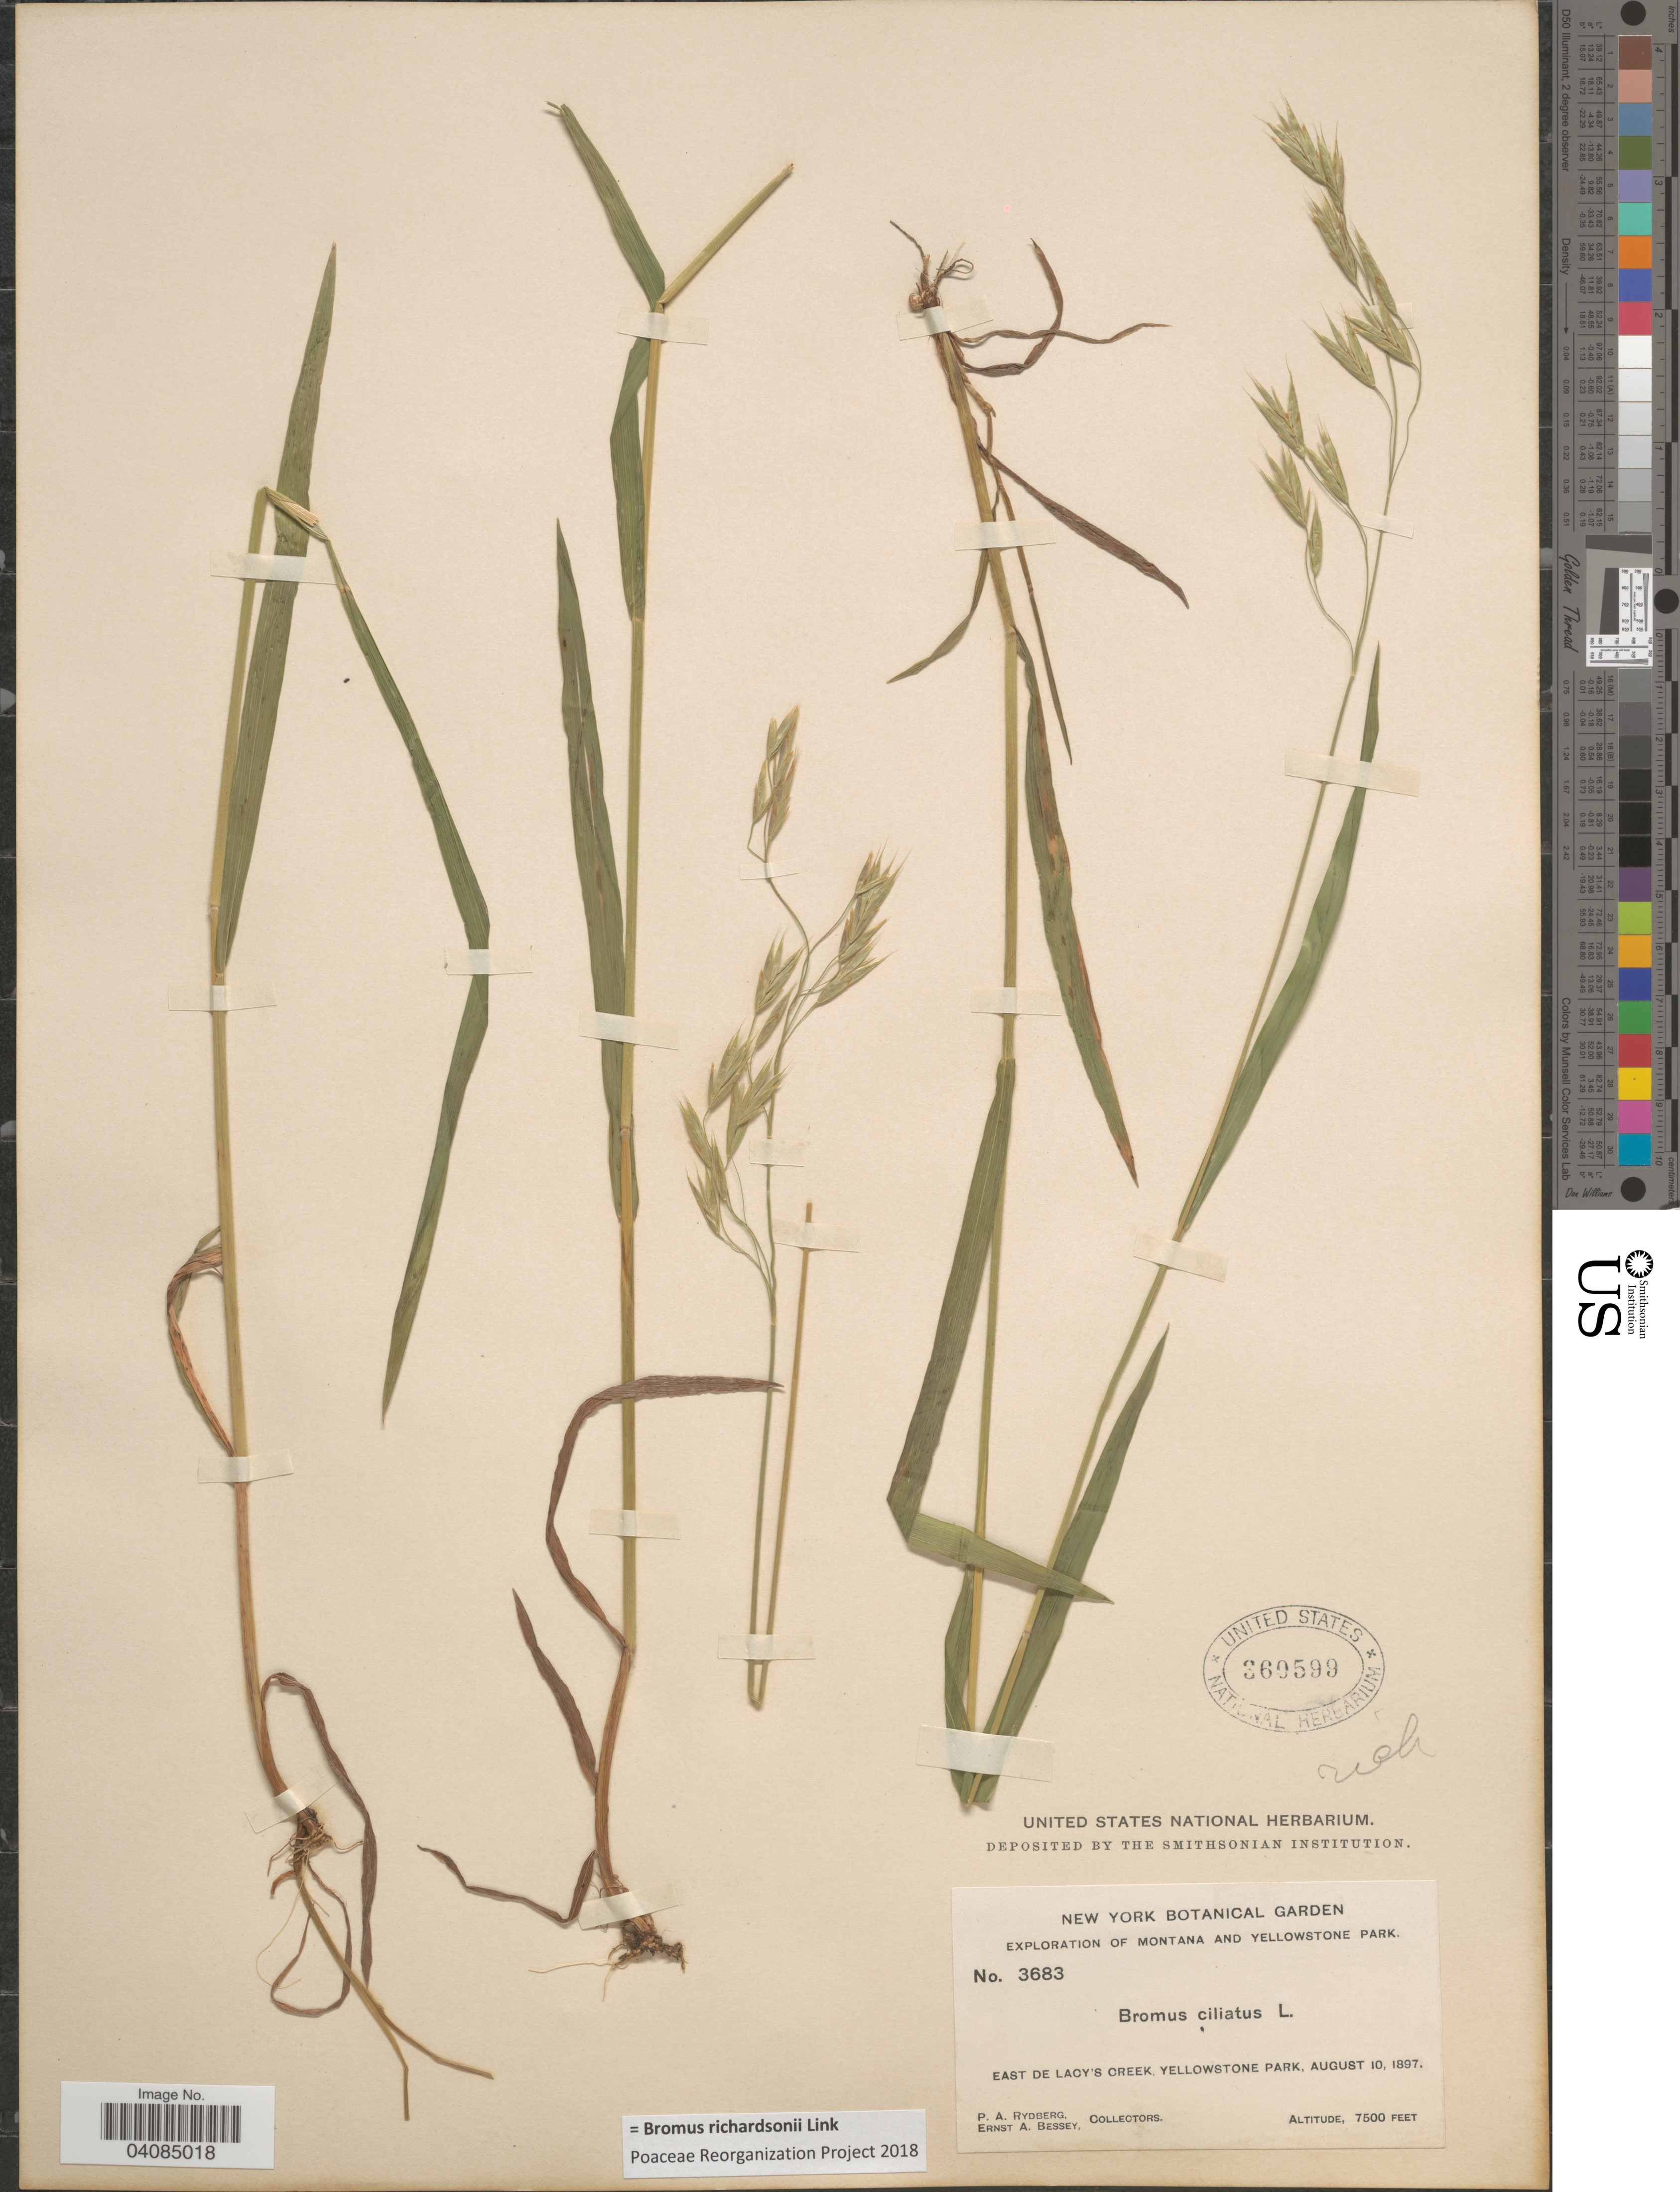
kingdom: Plantae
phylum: Tracheophyta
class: Liliopsida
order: Poales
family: Poaceae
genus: Bromus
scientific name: Bromus racemosus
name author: L.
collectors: P. A. Rydberg & E. A. Bessey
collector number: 3683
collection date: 1897-08-10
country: United States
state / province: Wyoming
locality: Exploration of Montana and Yellowstone Park. East de Lacy's Creek, Yellowstone Park.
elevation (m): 2286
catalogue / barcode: US 369599